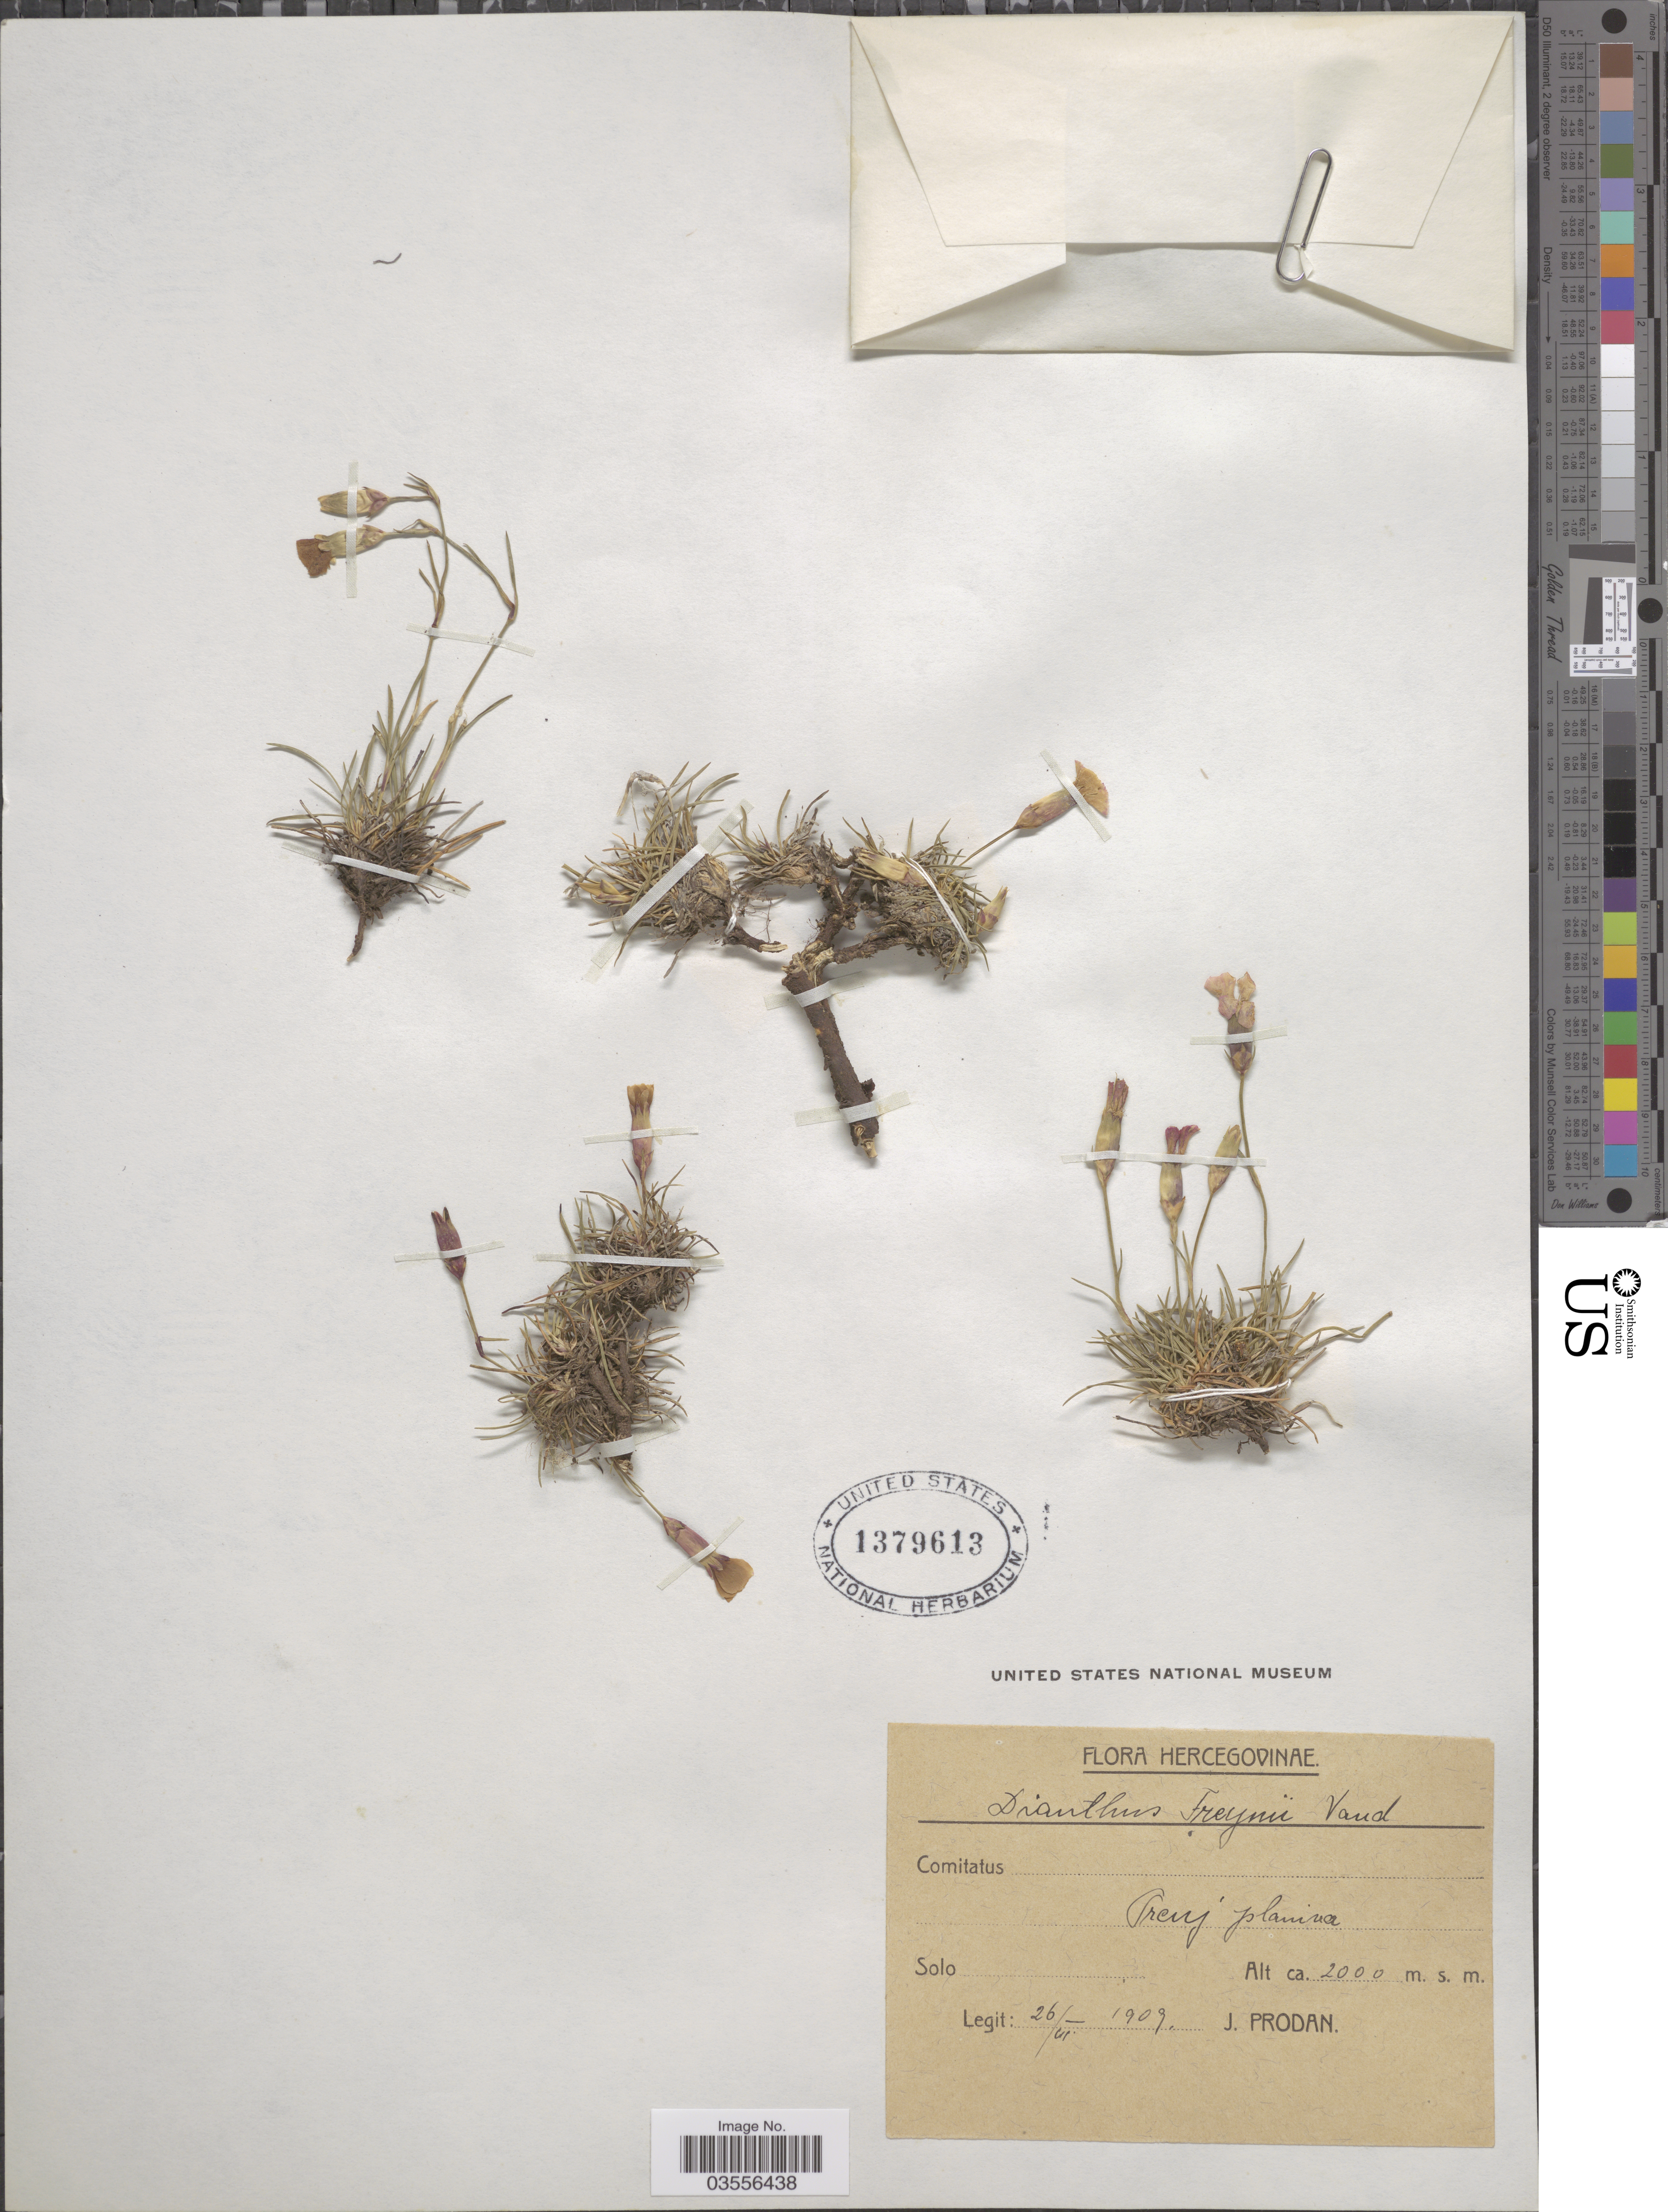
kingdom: Plantae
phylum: Tracheophyta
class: Magnoliopsida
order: Caryophyllales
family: Caryophyllaceae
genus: Dianthus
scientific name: Dianthus freynii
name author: Vandas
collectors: J. Prodan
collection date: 1909-06-26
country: Bosnia and Herzegovina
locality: Hercegovinae. Preuj [interpreted] planina [interpreted].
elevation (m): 2000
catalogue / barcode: US 1379613